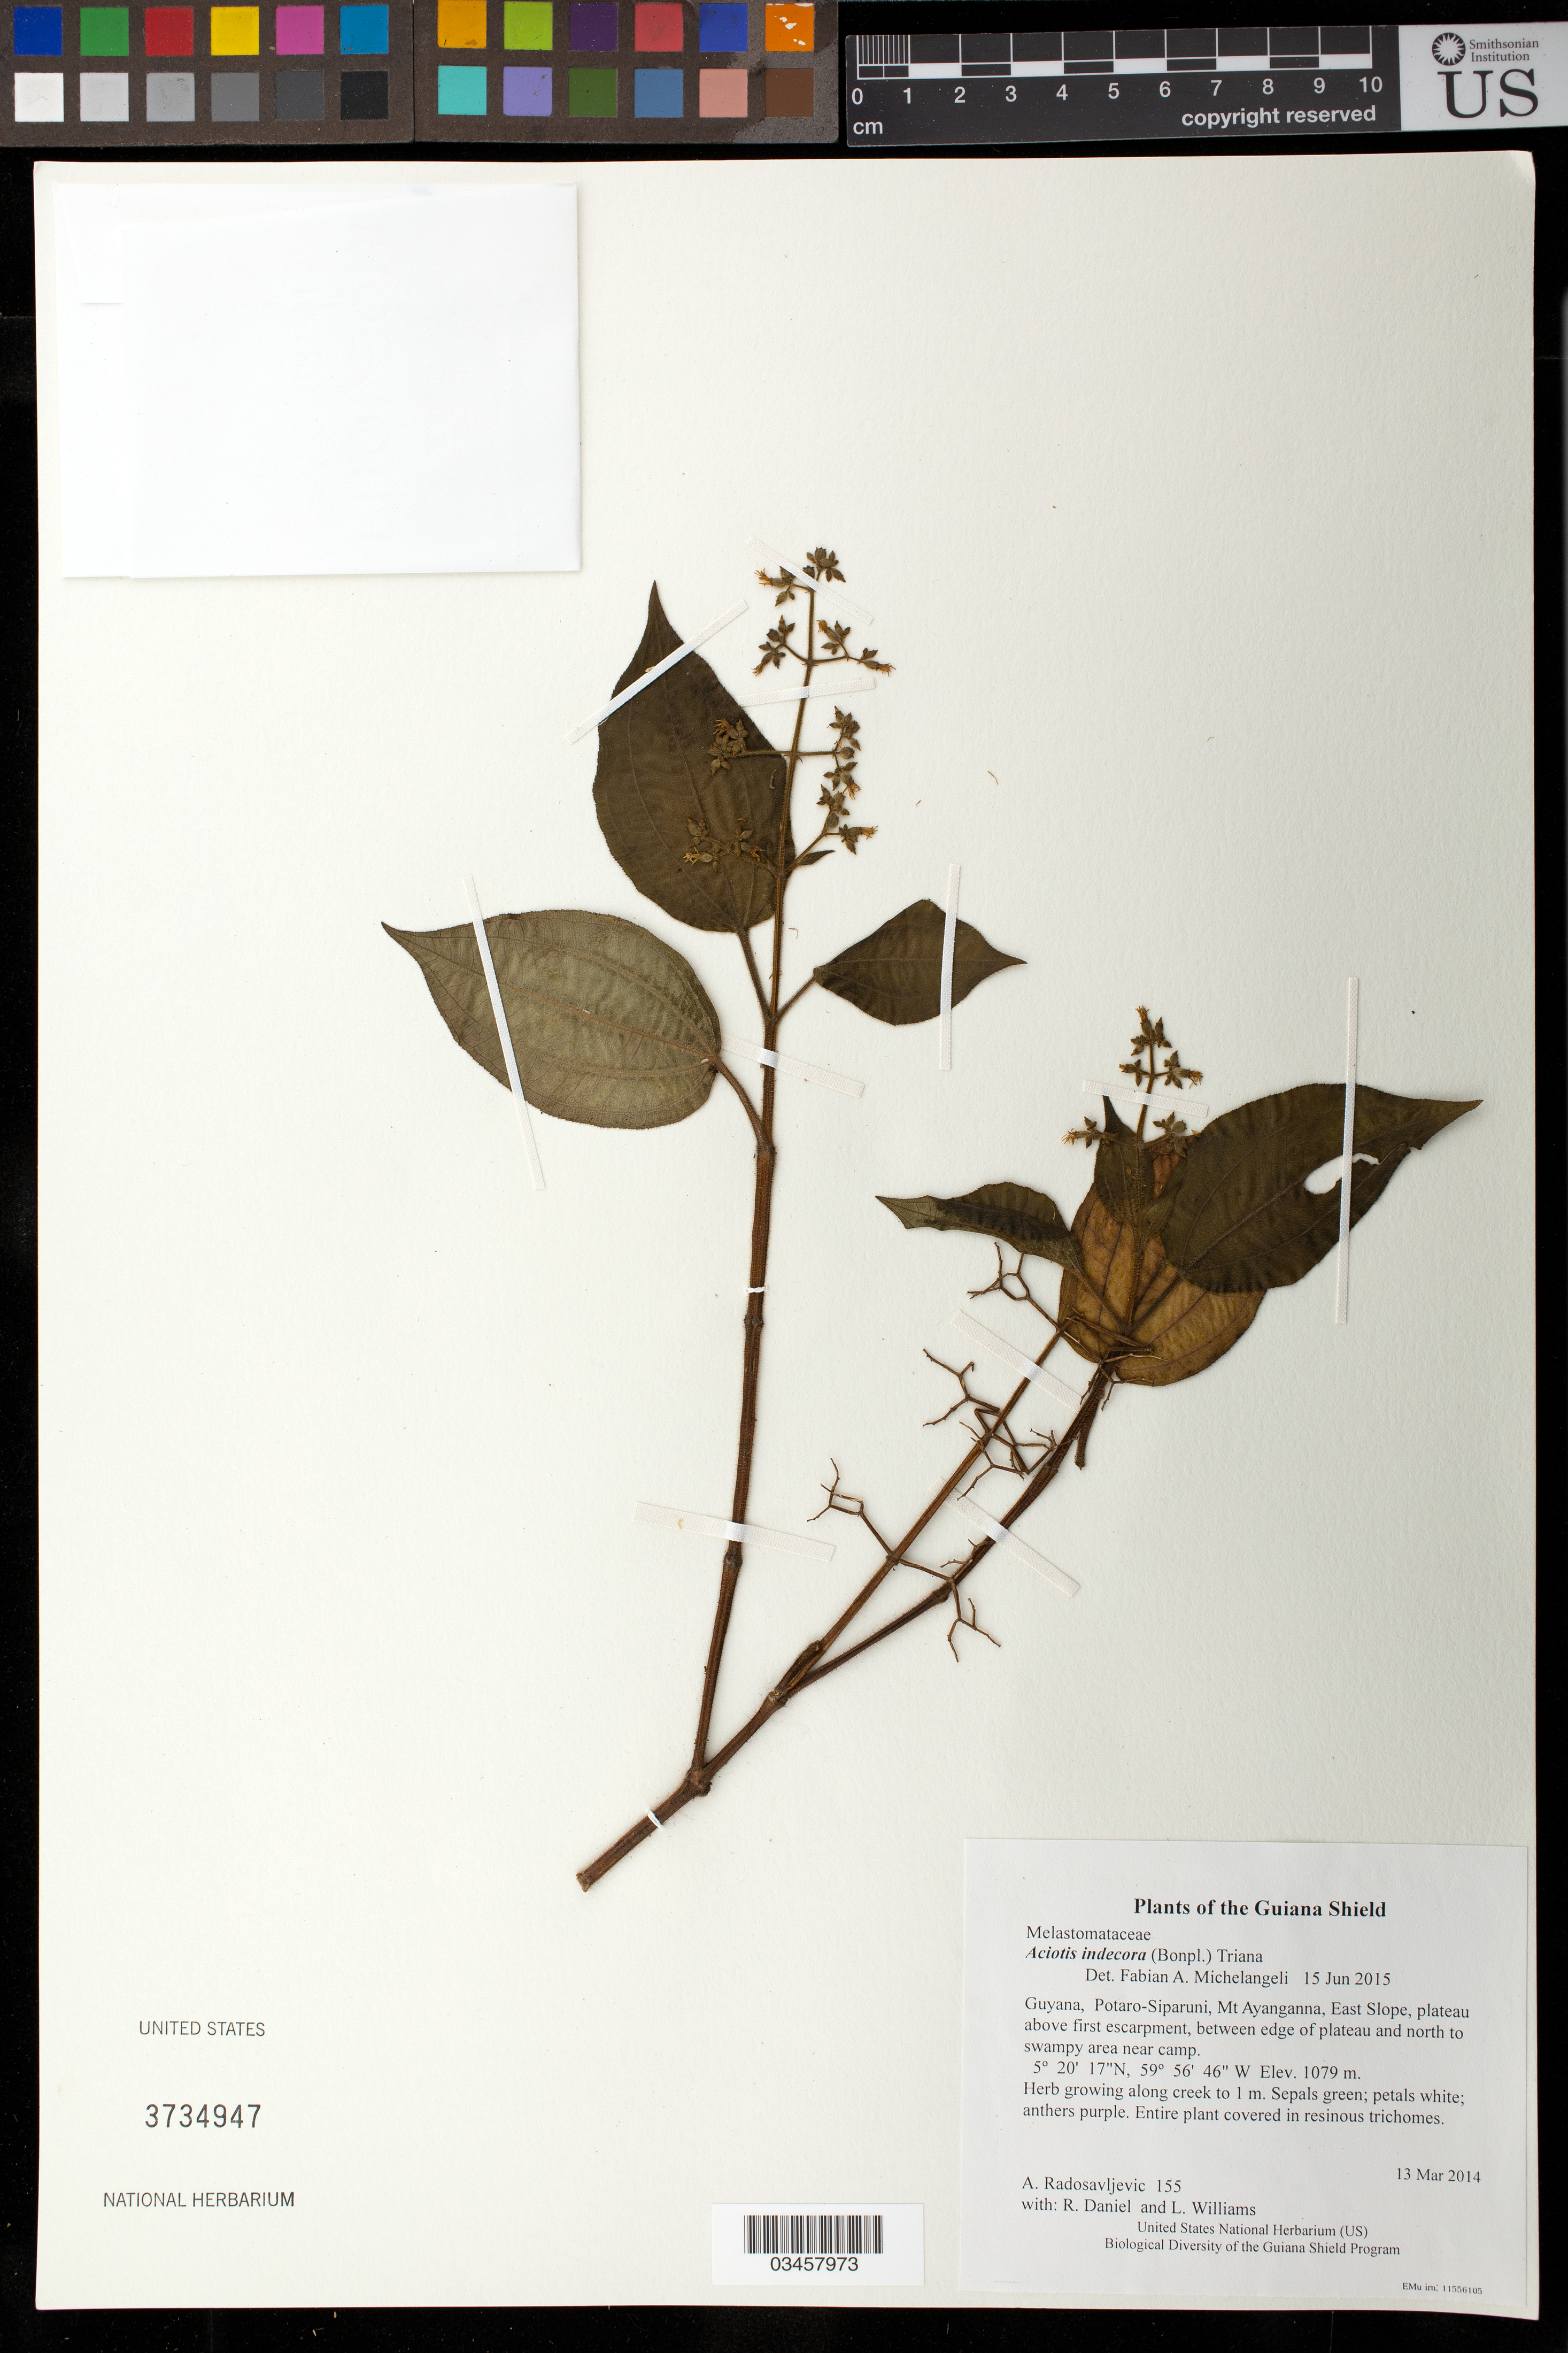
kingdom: Plantae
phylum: Tracheophyta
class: Magnoliopsida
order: Myrtales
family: Melastomataceae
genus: Aciotis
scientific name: Aciotis indecora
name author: (Bonpl.) Triana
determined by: Michelangeli, F. A.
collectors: A. Radosavljevic, R. Daniel & L. Williams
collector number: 155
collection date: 2014-03-13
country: Guyana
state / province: Potaro-Siparuni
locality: Mt Ayanganna, East Slope, plateau above first escarpment, between edge of plateau and north to swampy area near camp.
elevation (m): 1079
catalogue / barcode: US 3734947